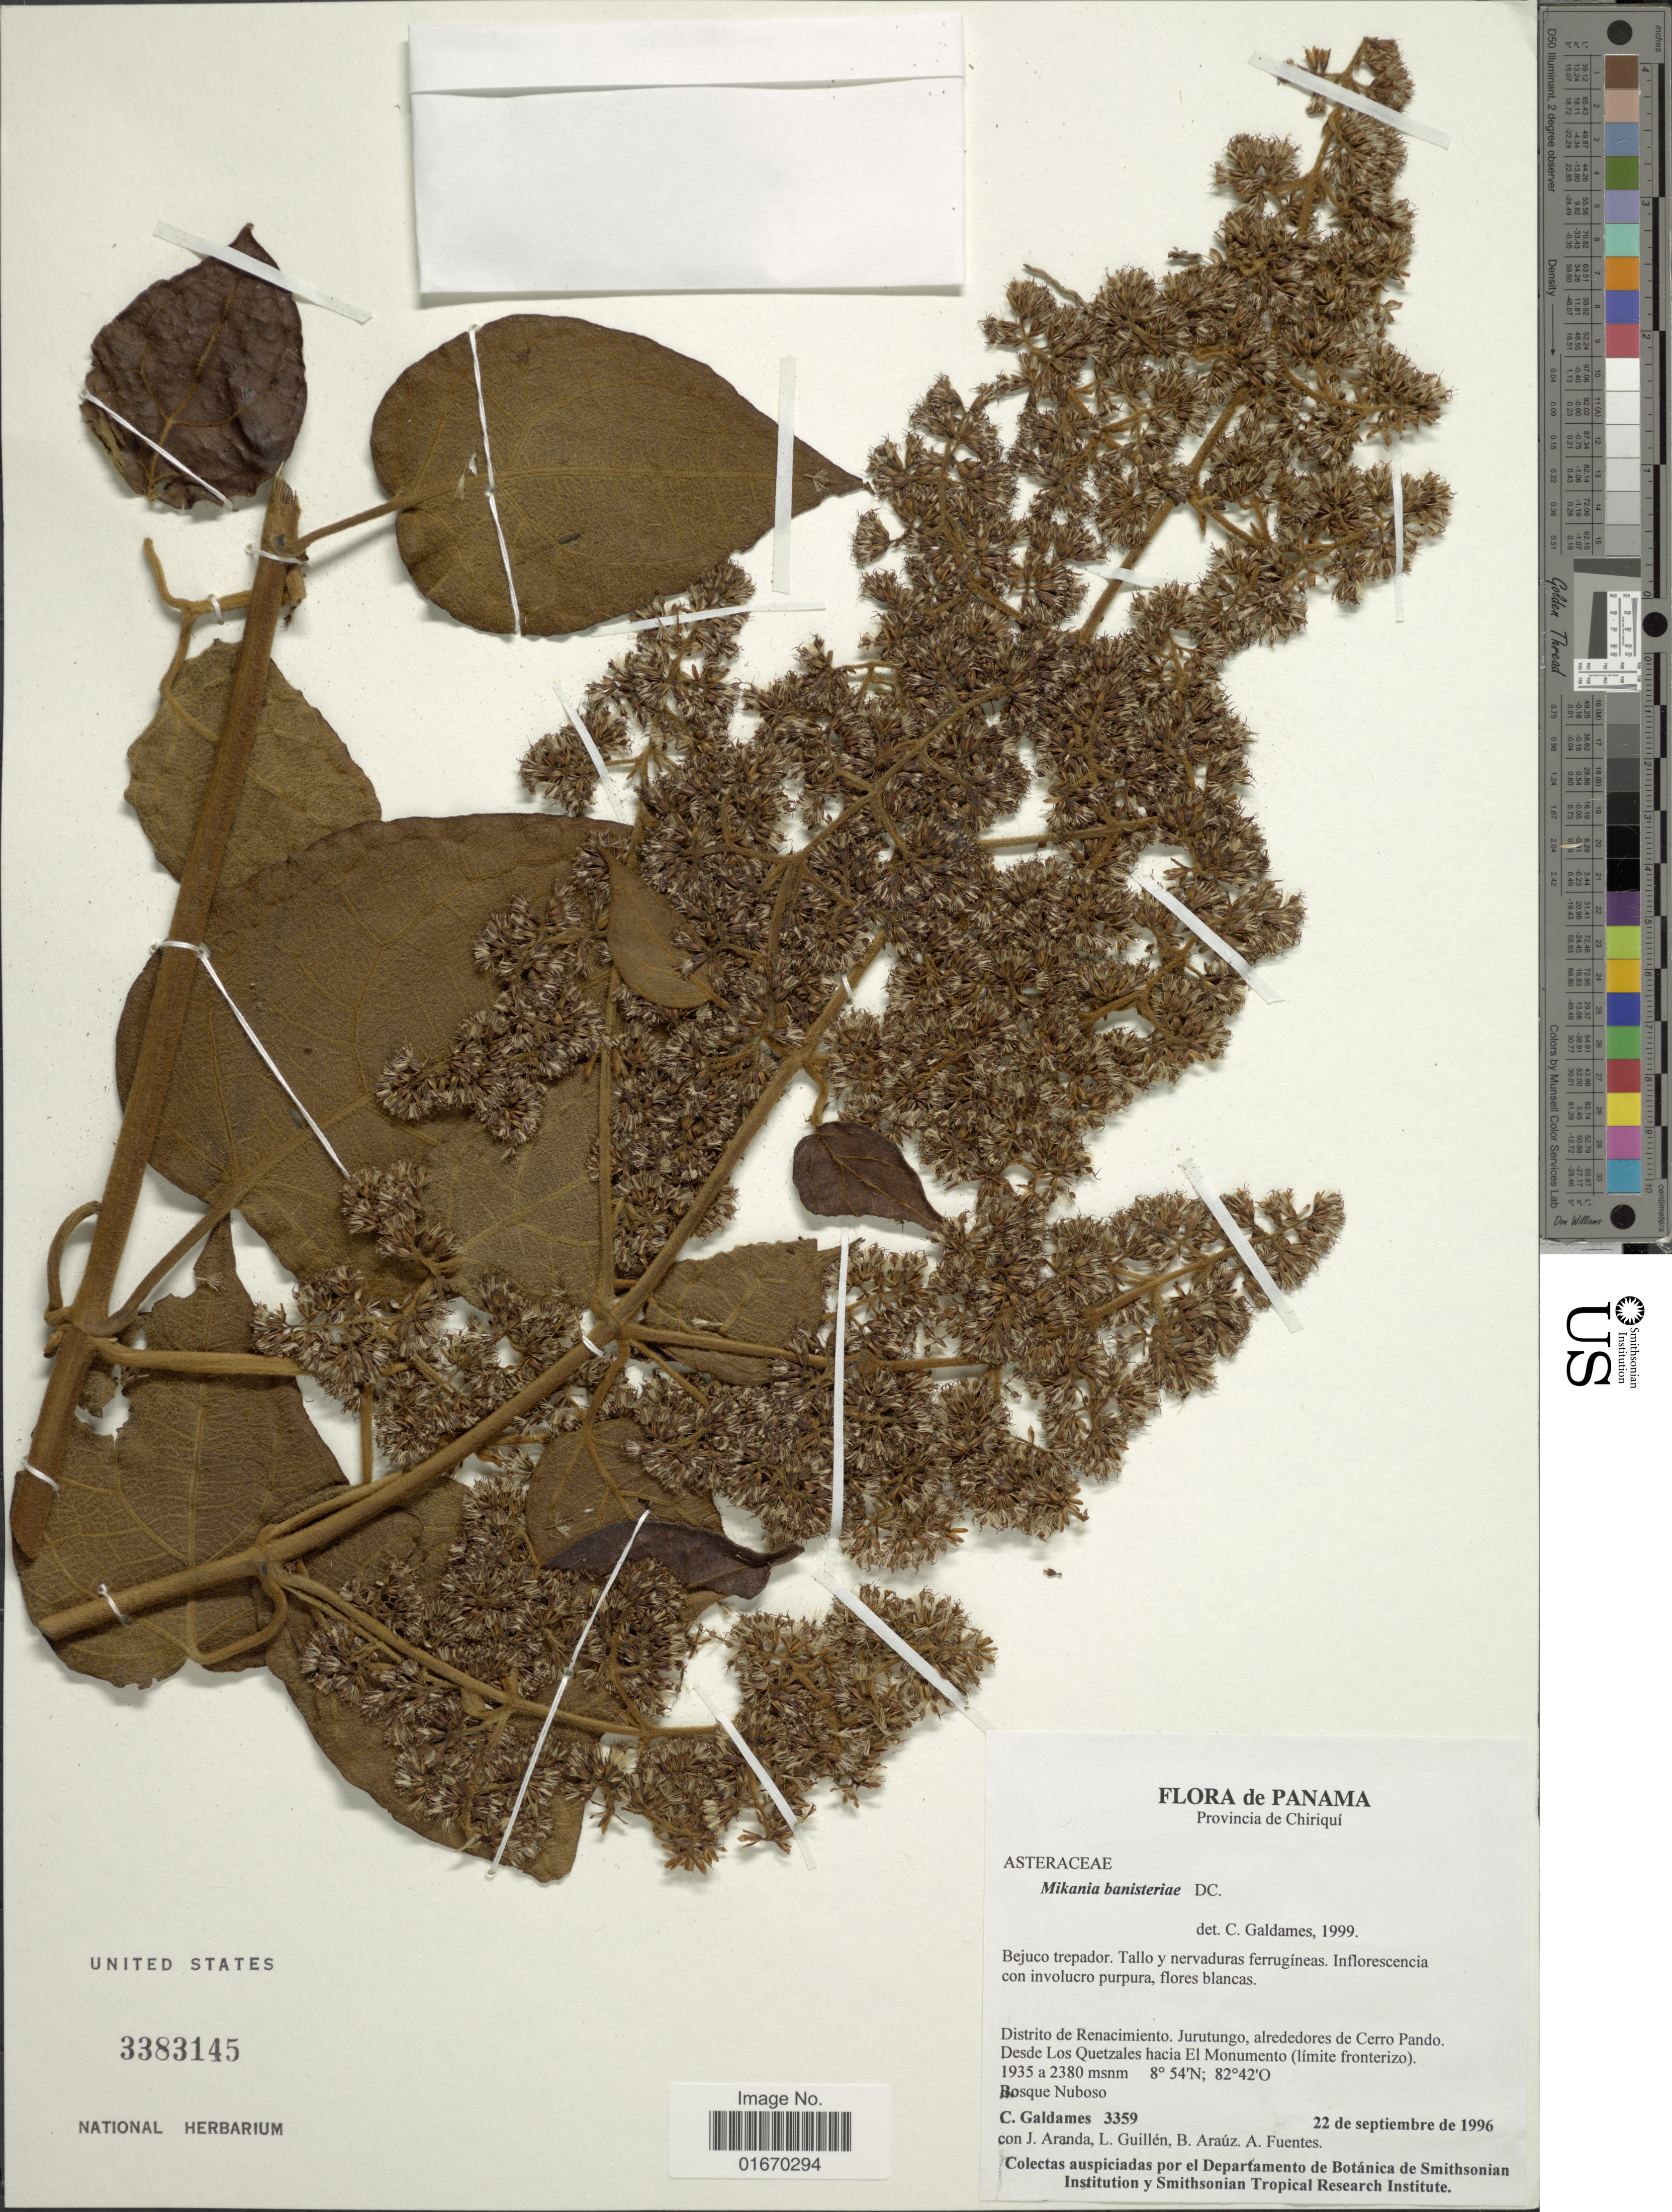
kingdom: Plantae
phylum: Tracheophyta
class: Magnoliopsida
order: Asterales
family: Asteraceae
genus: Mikania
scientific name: Mikania banisteriae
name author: DC.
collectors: C. Galdames, J. Aranda, L. Guillén, B. Araúz & A. Fuentes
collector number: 3359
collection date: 1996-09-22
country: Panama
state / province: Chiriqui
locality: Distrito de Renacimiento, Jurutungo, alrededores de Cerro Pando, Desde Los Quetzales hacia El Monumento (limite fronterizo)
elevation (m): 1935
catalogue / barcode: US 3383145